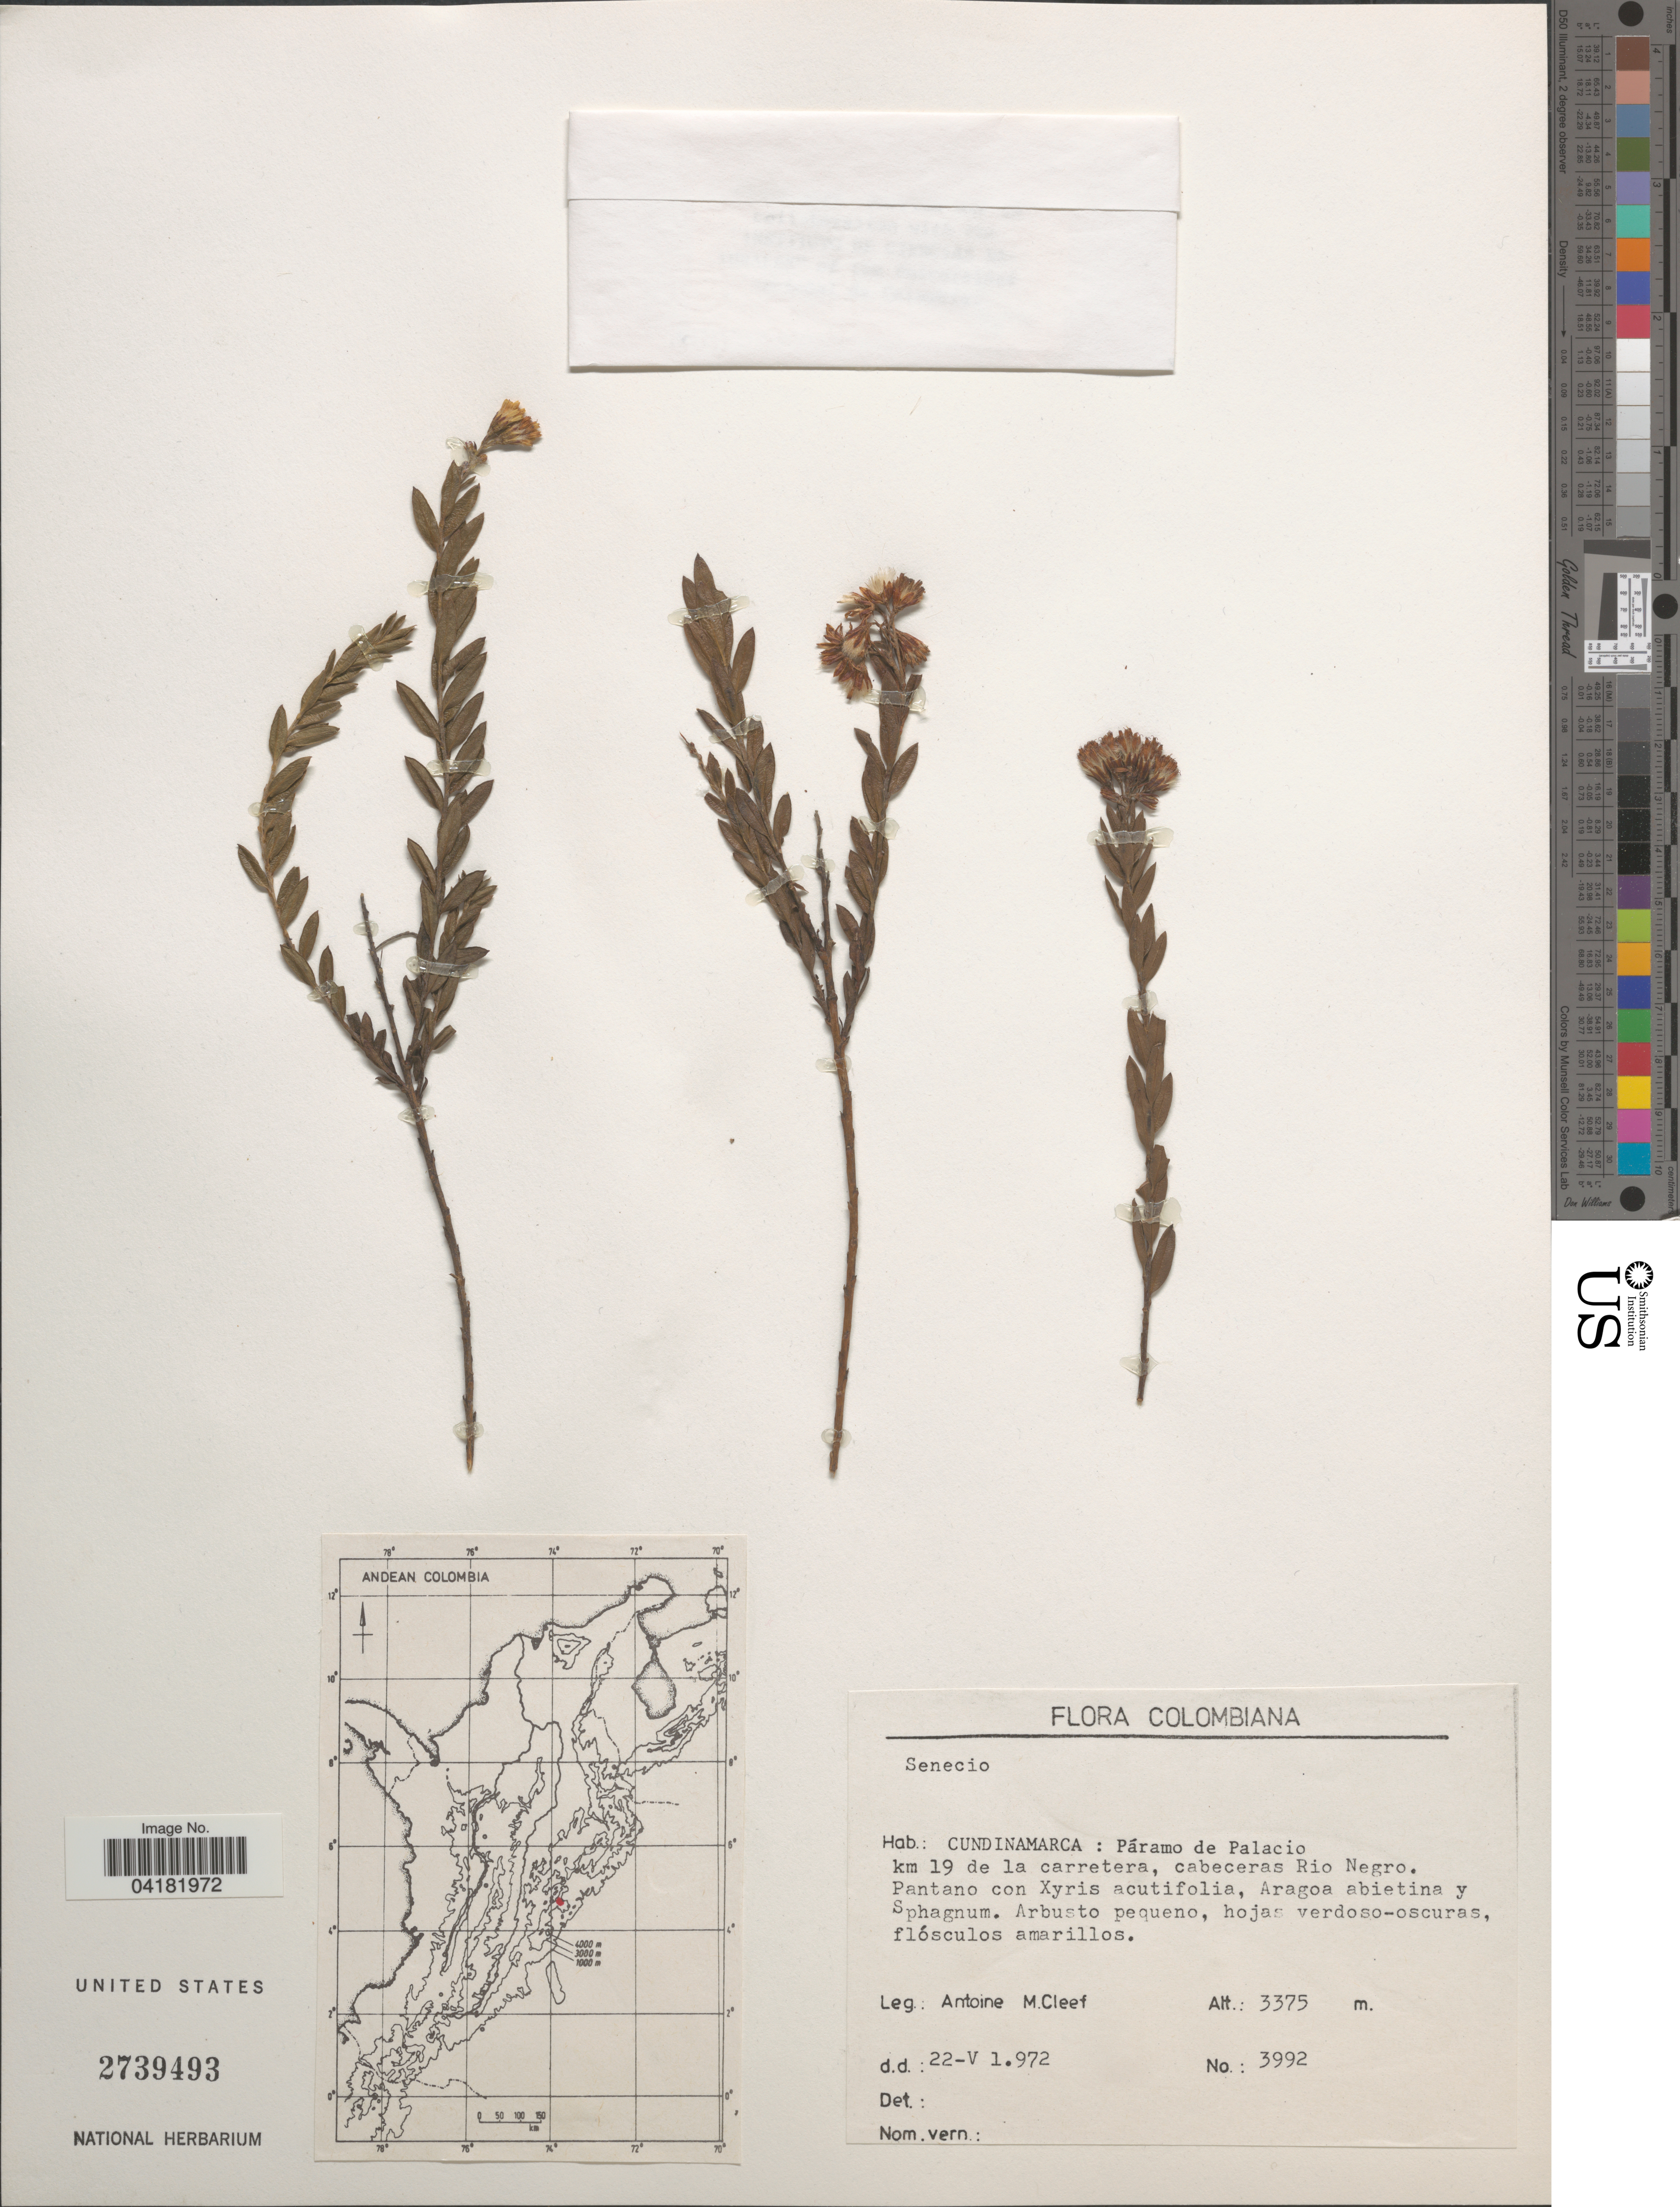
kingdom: Plantae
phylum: Tracheophyta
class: Magnoliopsida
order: Asterales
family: Asteraceae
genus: Senecio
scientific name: Senecio sp.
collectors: A. M. Cleef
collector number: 3992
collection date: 1972-05-22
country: Colombia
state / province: Cundinamarca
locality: Colombiana. Páramo de Palacio km 19 de la carretera, cabeceras Rio Negro.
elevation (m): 3375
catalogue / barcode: US 2739493